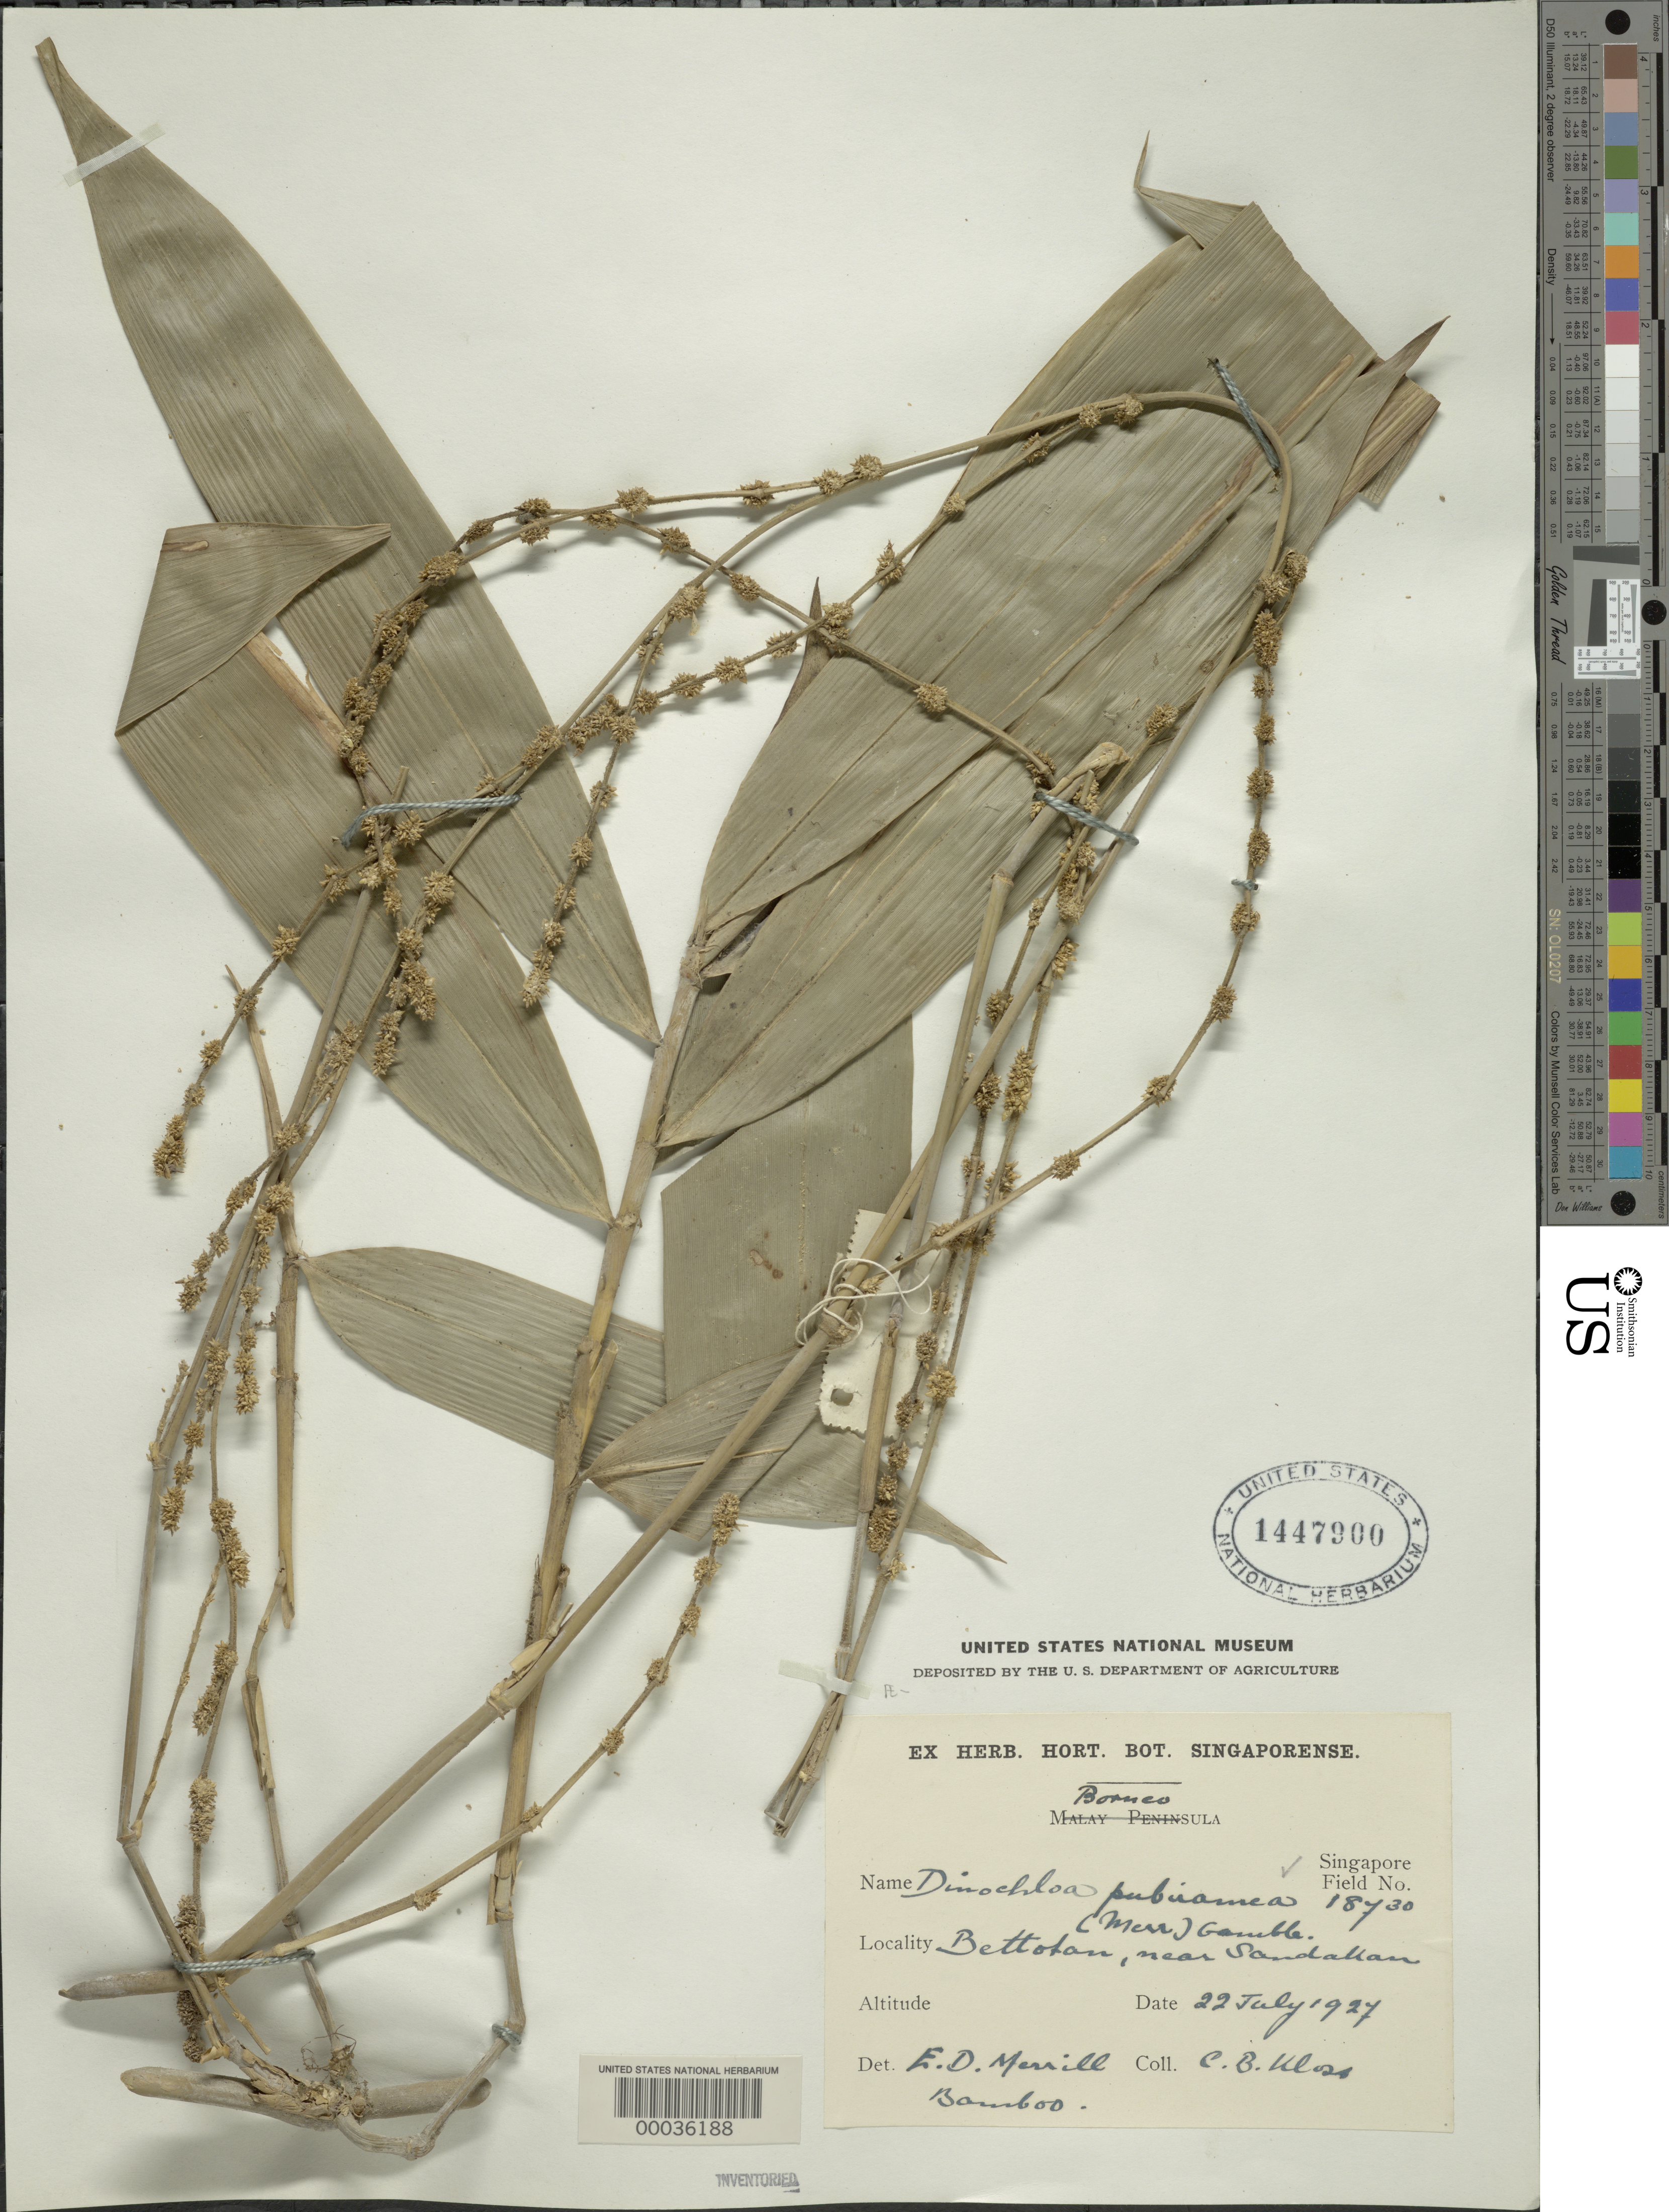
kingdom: Plantae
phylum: Tracheophyta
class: Liliopsida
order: Poales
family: Poaceae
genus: Dinochloa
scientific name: Dinochloa pubiramea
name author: Merr. ex Gamble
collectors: C. Kloss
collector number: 18730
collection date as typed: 22 Jul 1927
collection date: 1927-07-22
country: Malaysia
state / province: Sabah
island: Borneo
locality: Bettokan, near sandakan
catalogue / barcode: US 1447900